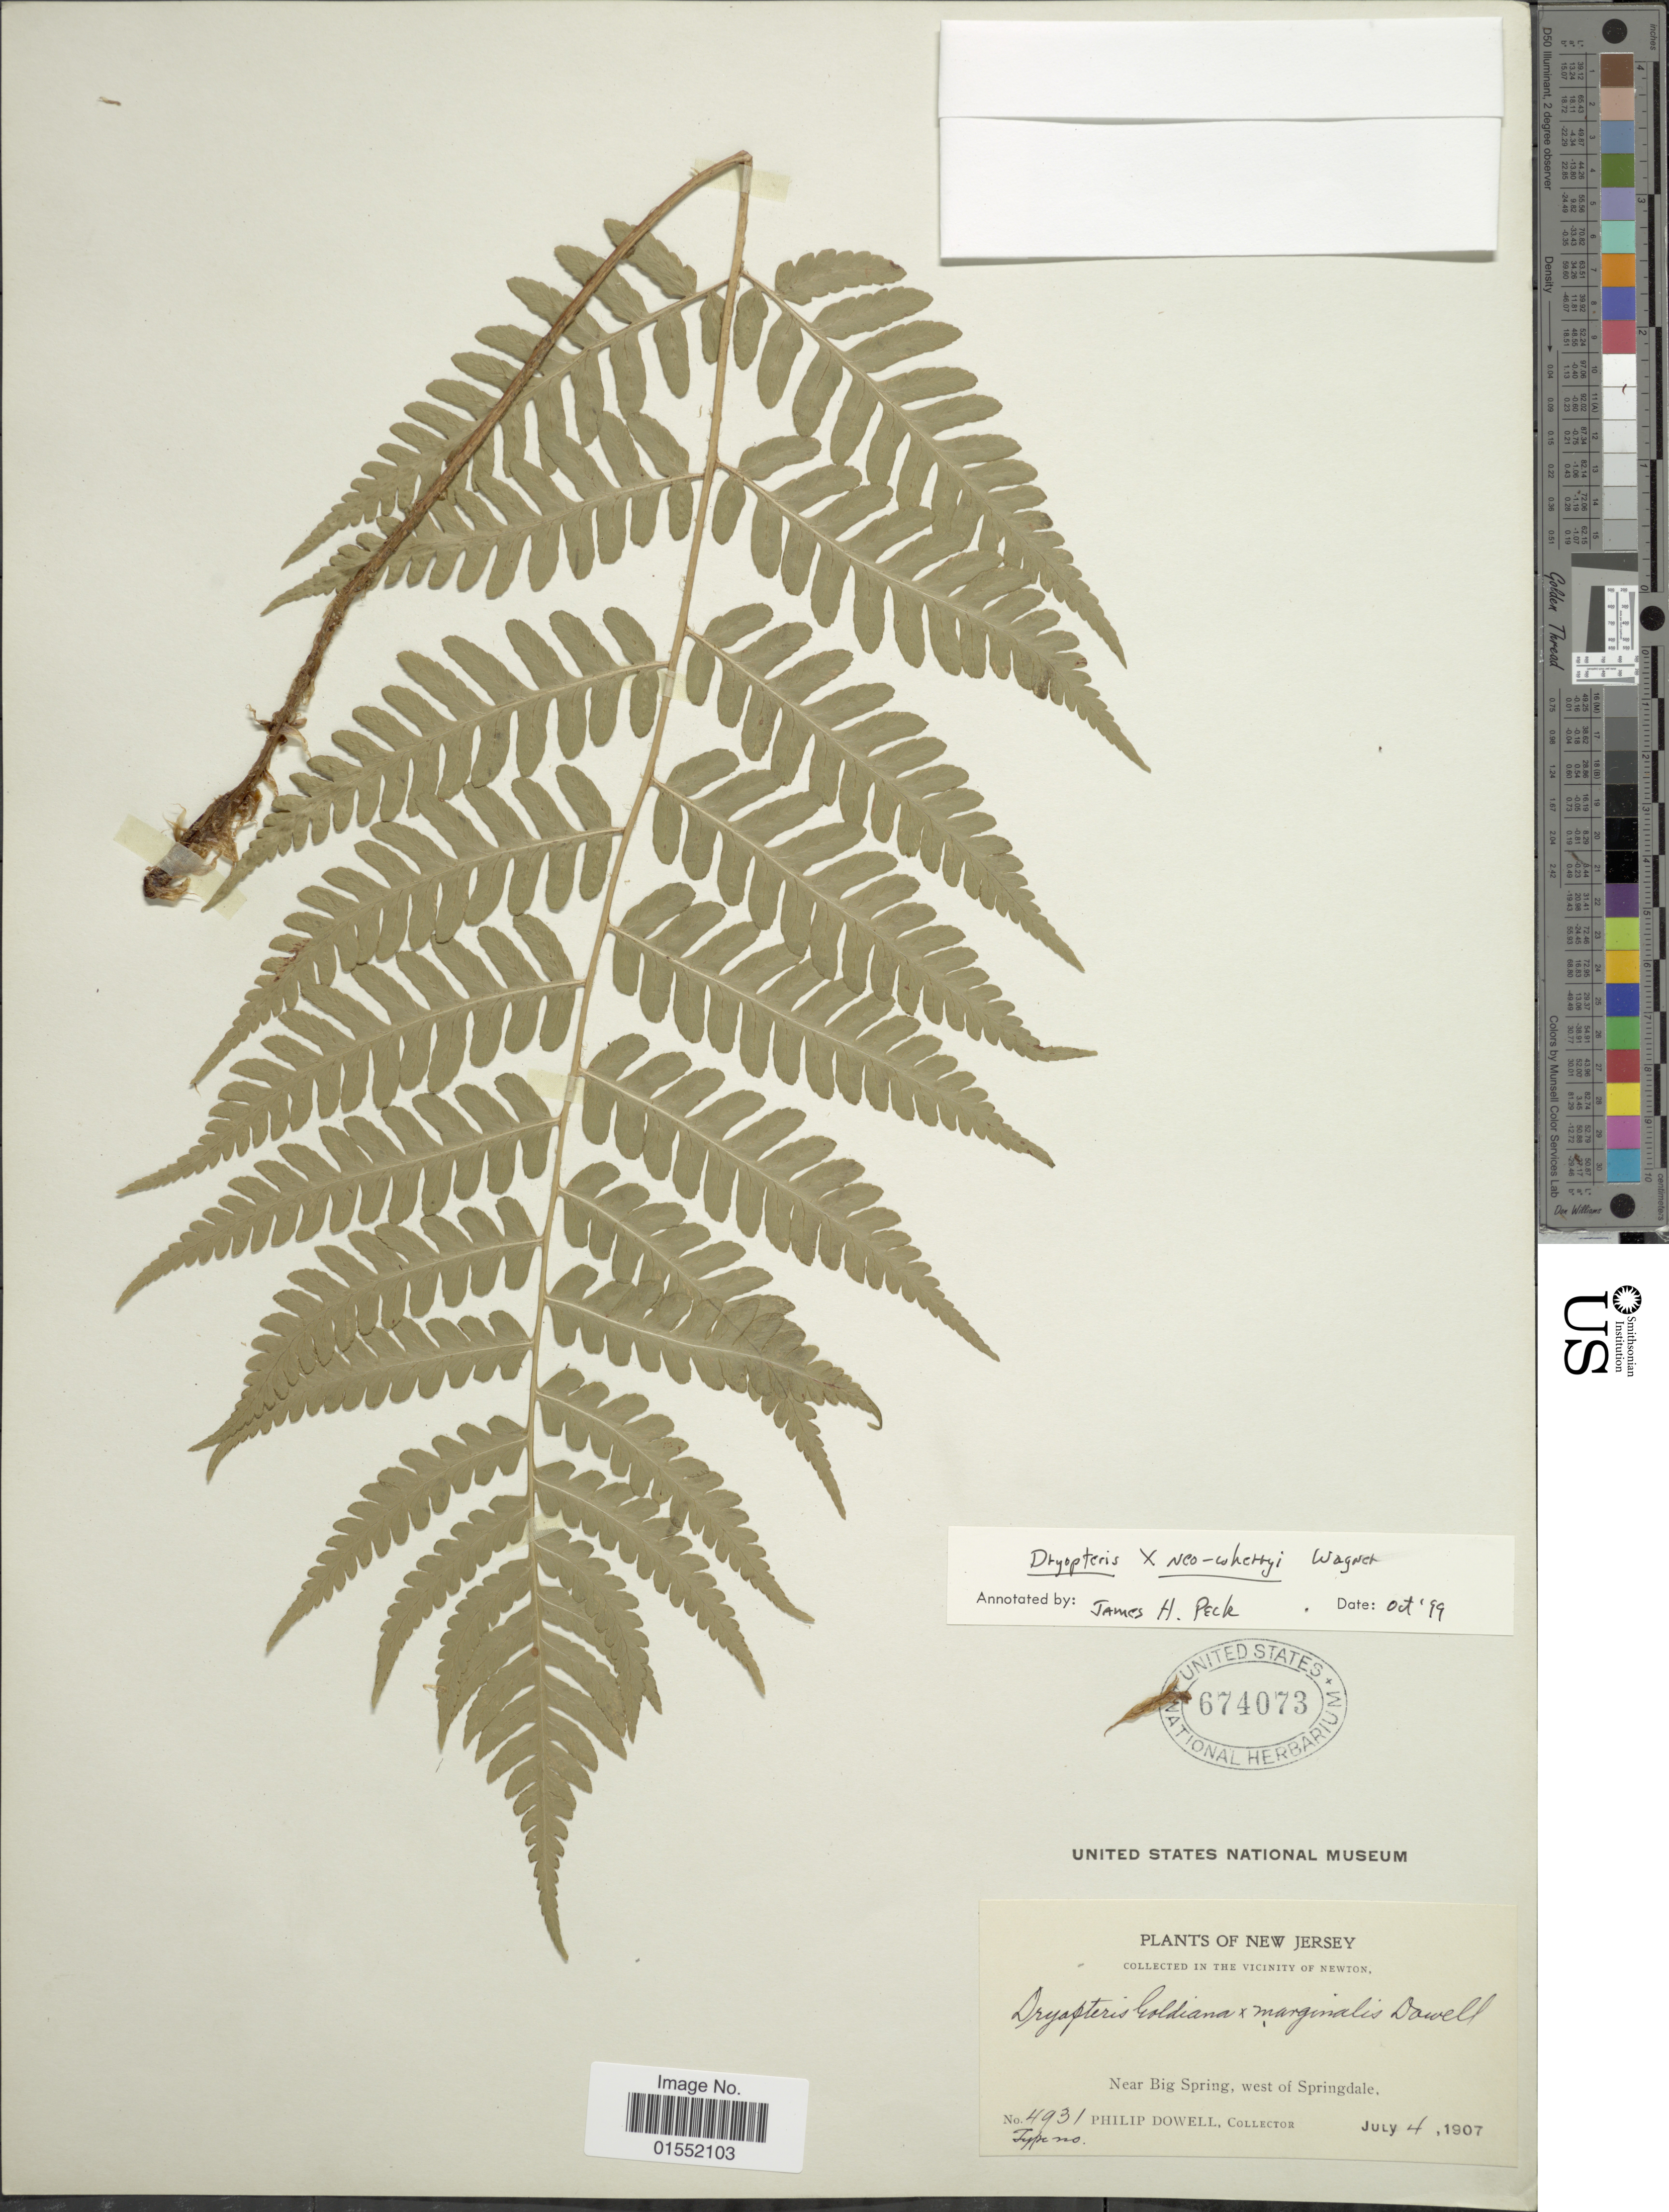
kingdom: Plantae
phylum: Tracheophyta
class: Polypodiopsida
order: Polypodiales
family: Dryopteridaceae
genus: Dryopteris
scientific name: Dryopteris x neowherryi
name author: W.H. Wagner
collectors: P. Dowell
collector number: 4931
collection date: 1907-07-04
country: United States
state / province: New Jersey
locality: In the Vicinity of Newton, Near Big Spring, west of Springdale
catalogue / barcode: US 674073